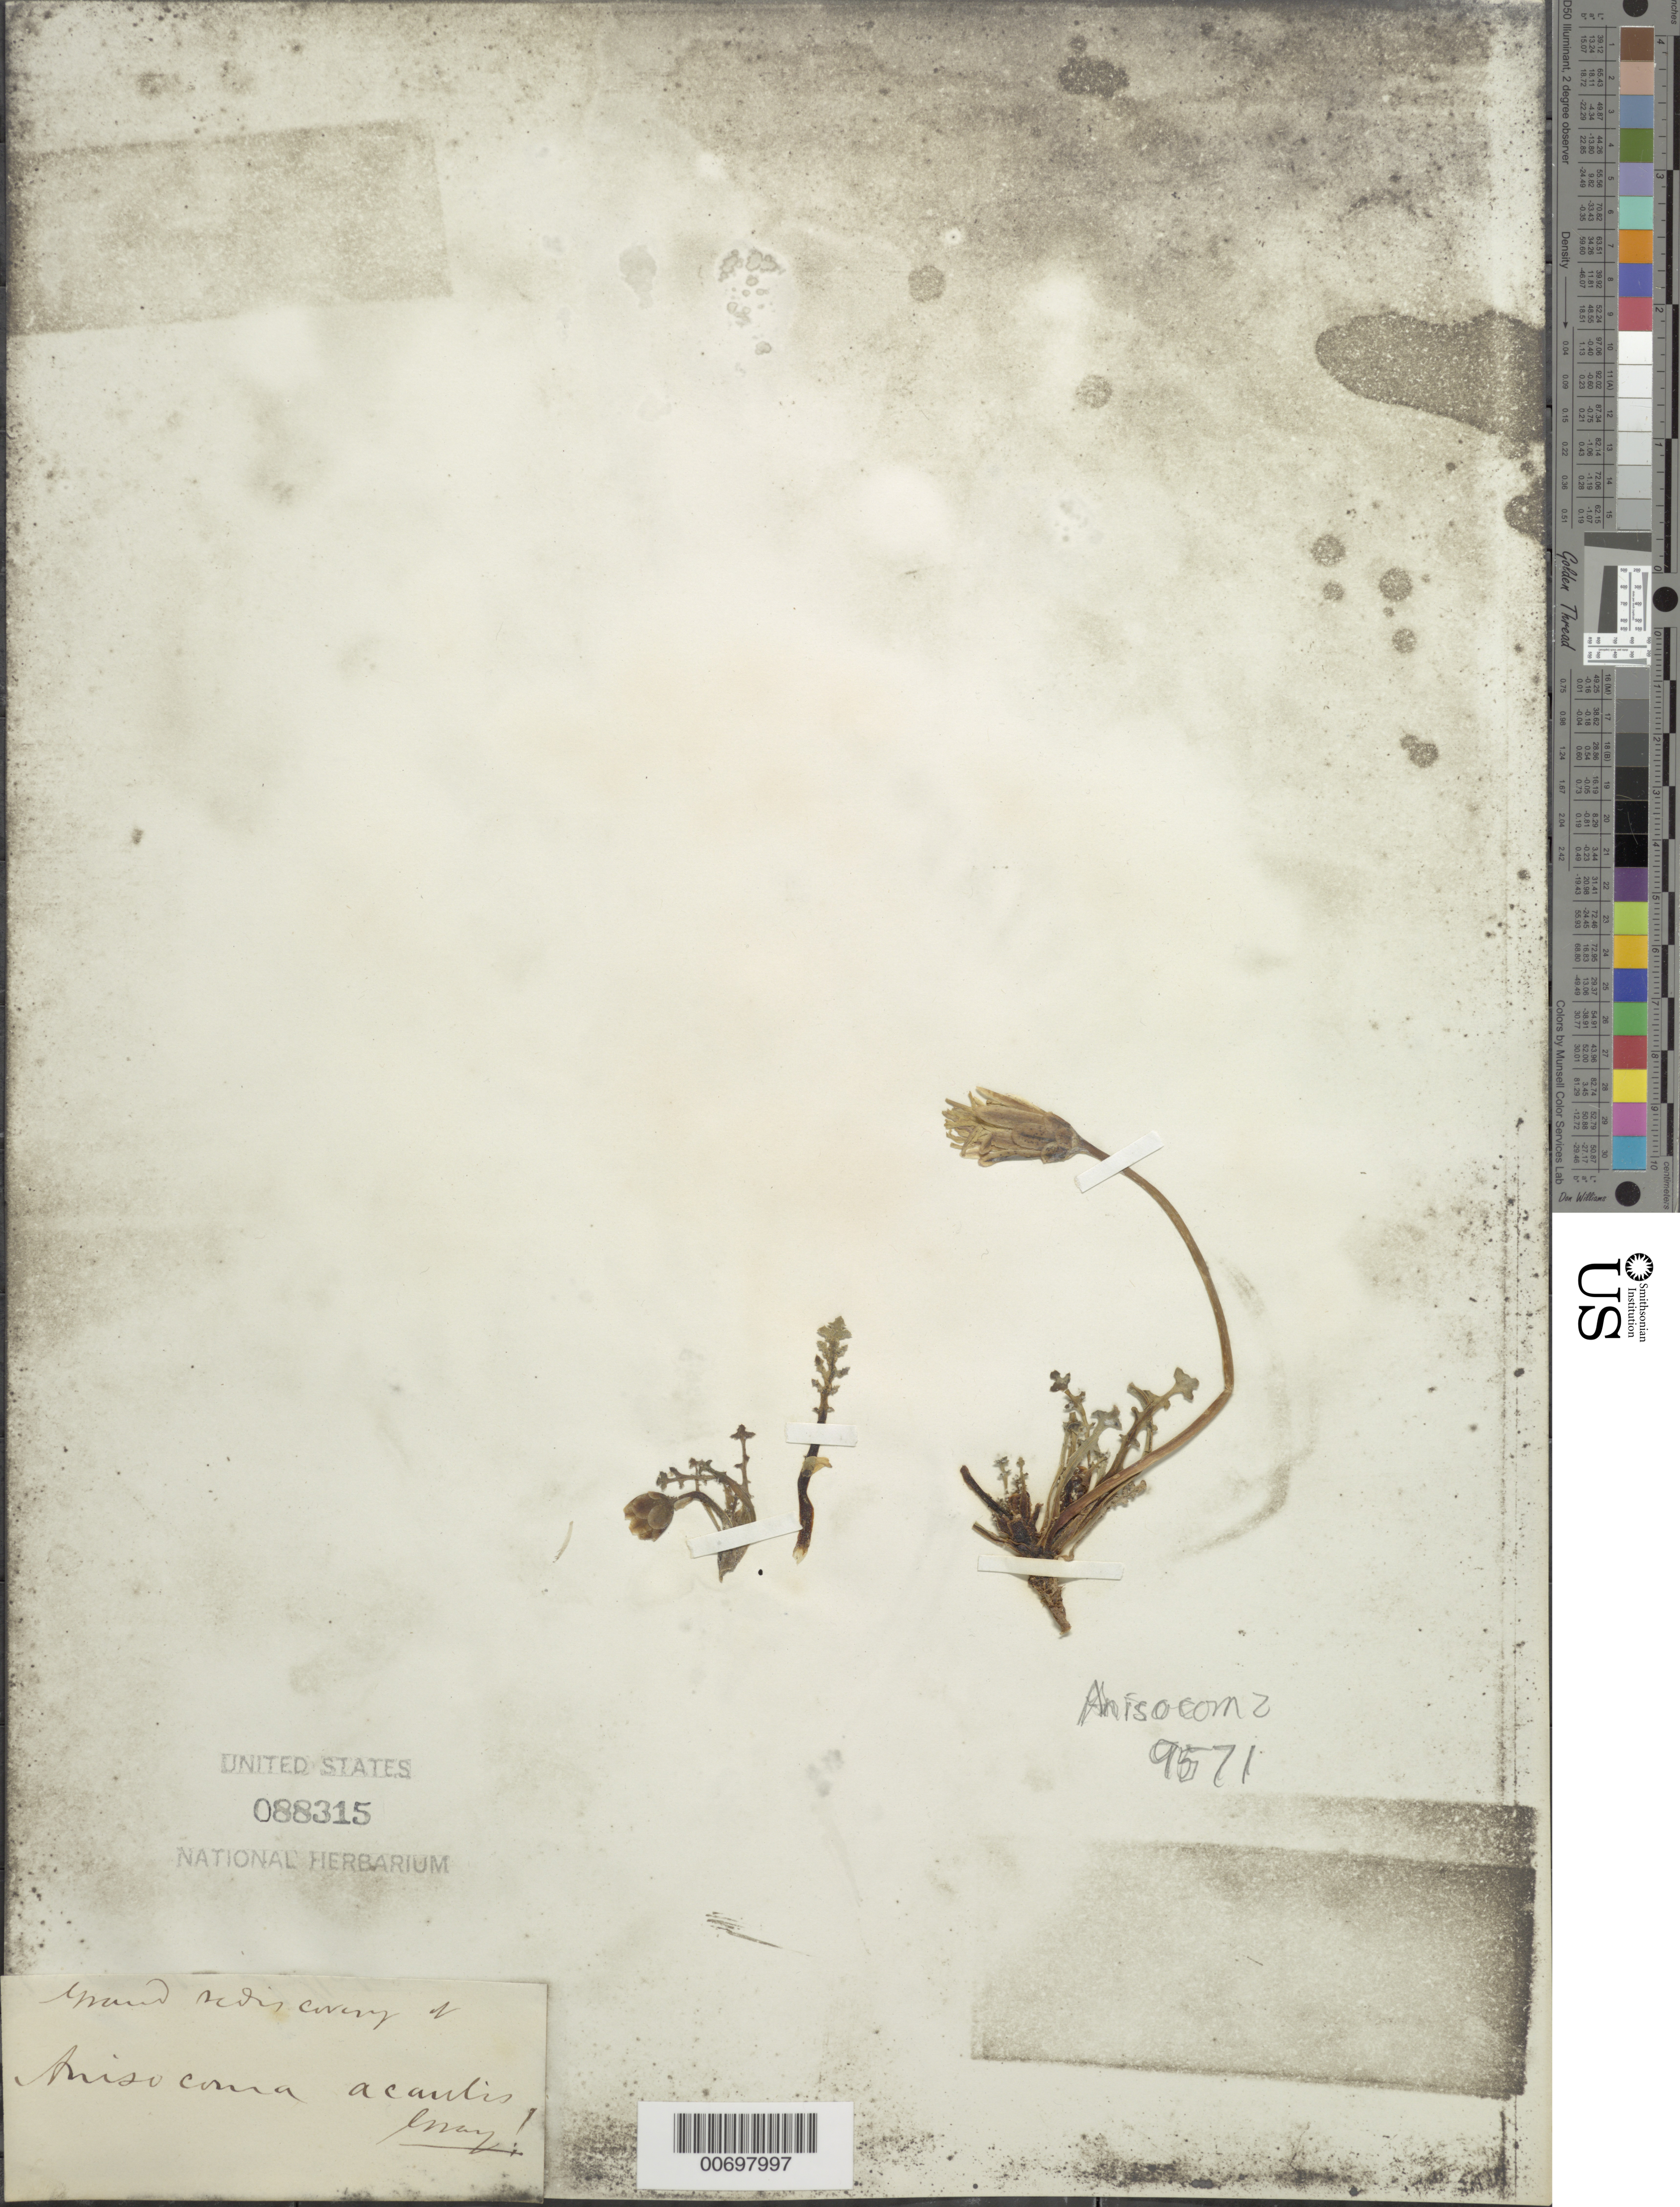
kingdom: Plantae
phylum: Tracheophyta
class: Magnoliopsida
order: Asterales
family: Asteraceae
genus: Anisocoma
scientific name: Anisocoma acaulis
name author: Torr. & A. Gray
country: United States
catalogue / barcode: US 88315